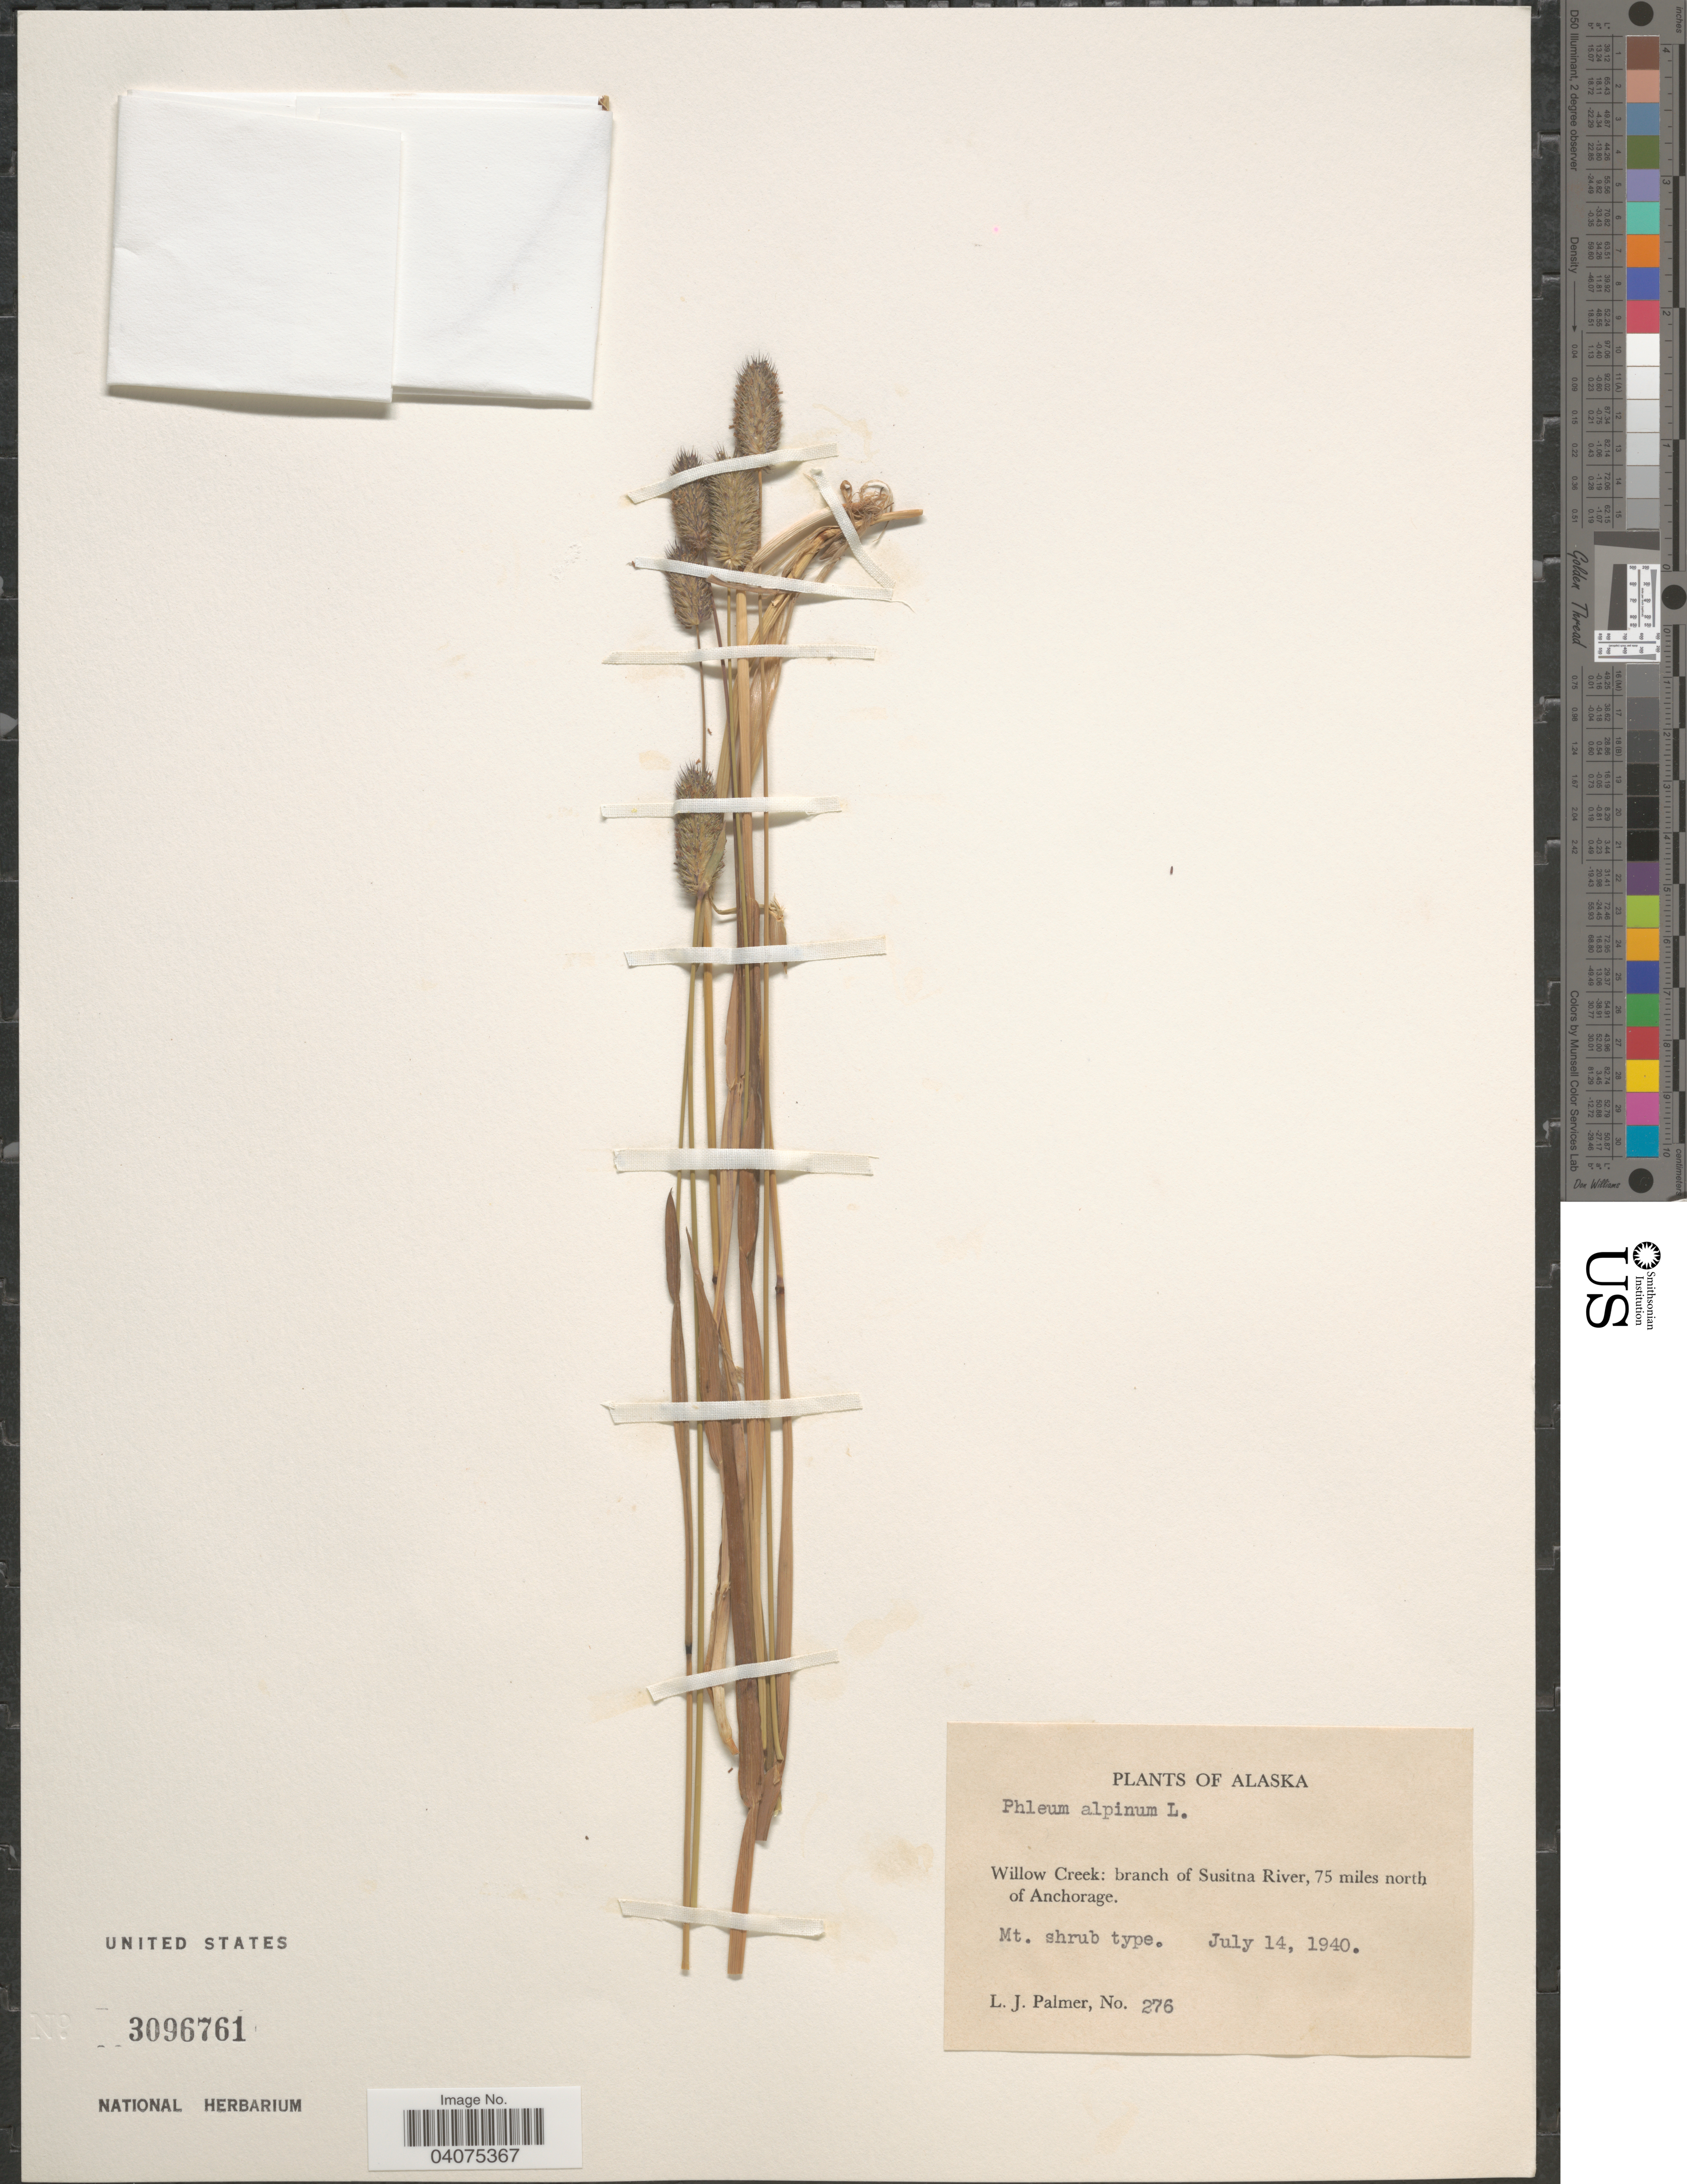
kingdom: Plantae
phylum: Tracheophyta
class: Liliopsida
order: Poales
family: Poaceae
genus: Phleum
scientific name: Phleum alpinum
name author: L.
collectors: L. J. Palmer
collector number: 276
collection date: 1940-07-14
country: United States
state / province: Alaska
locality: Willow Creek: branch of Susitna River, 75 miles north of Anchorage.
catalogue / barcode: US 3096761